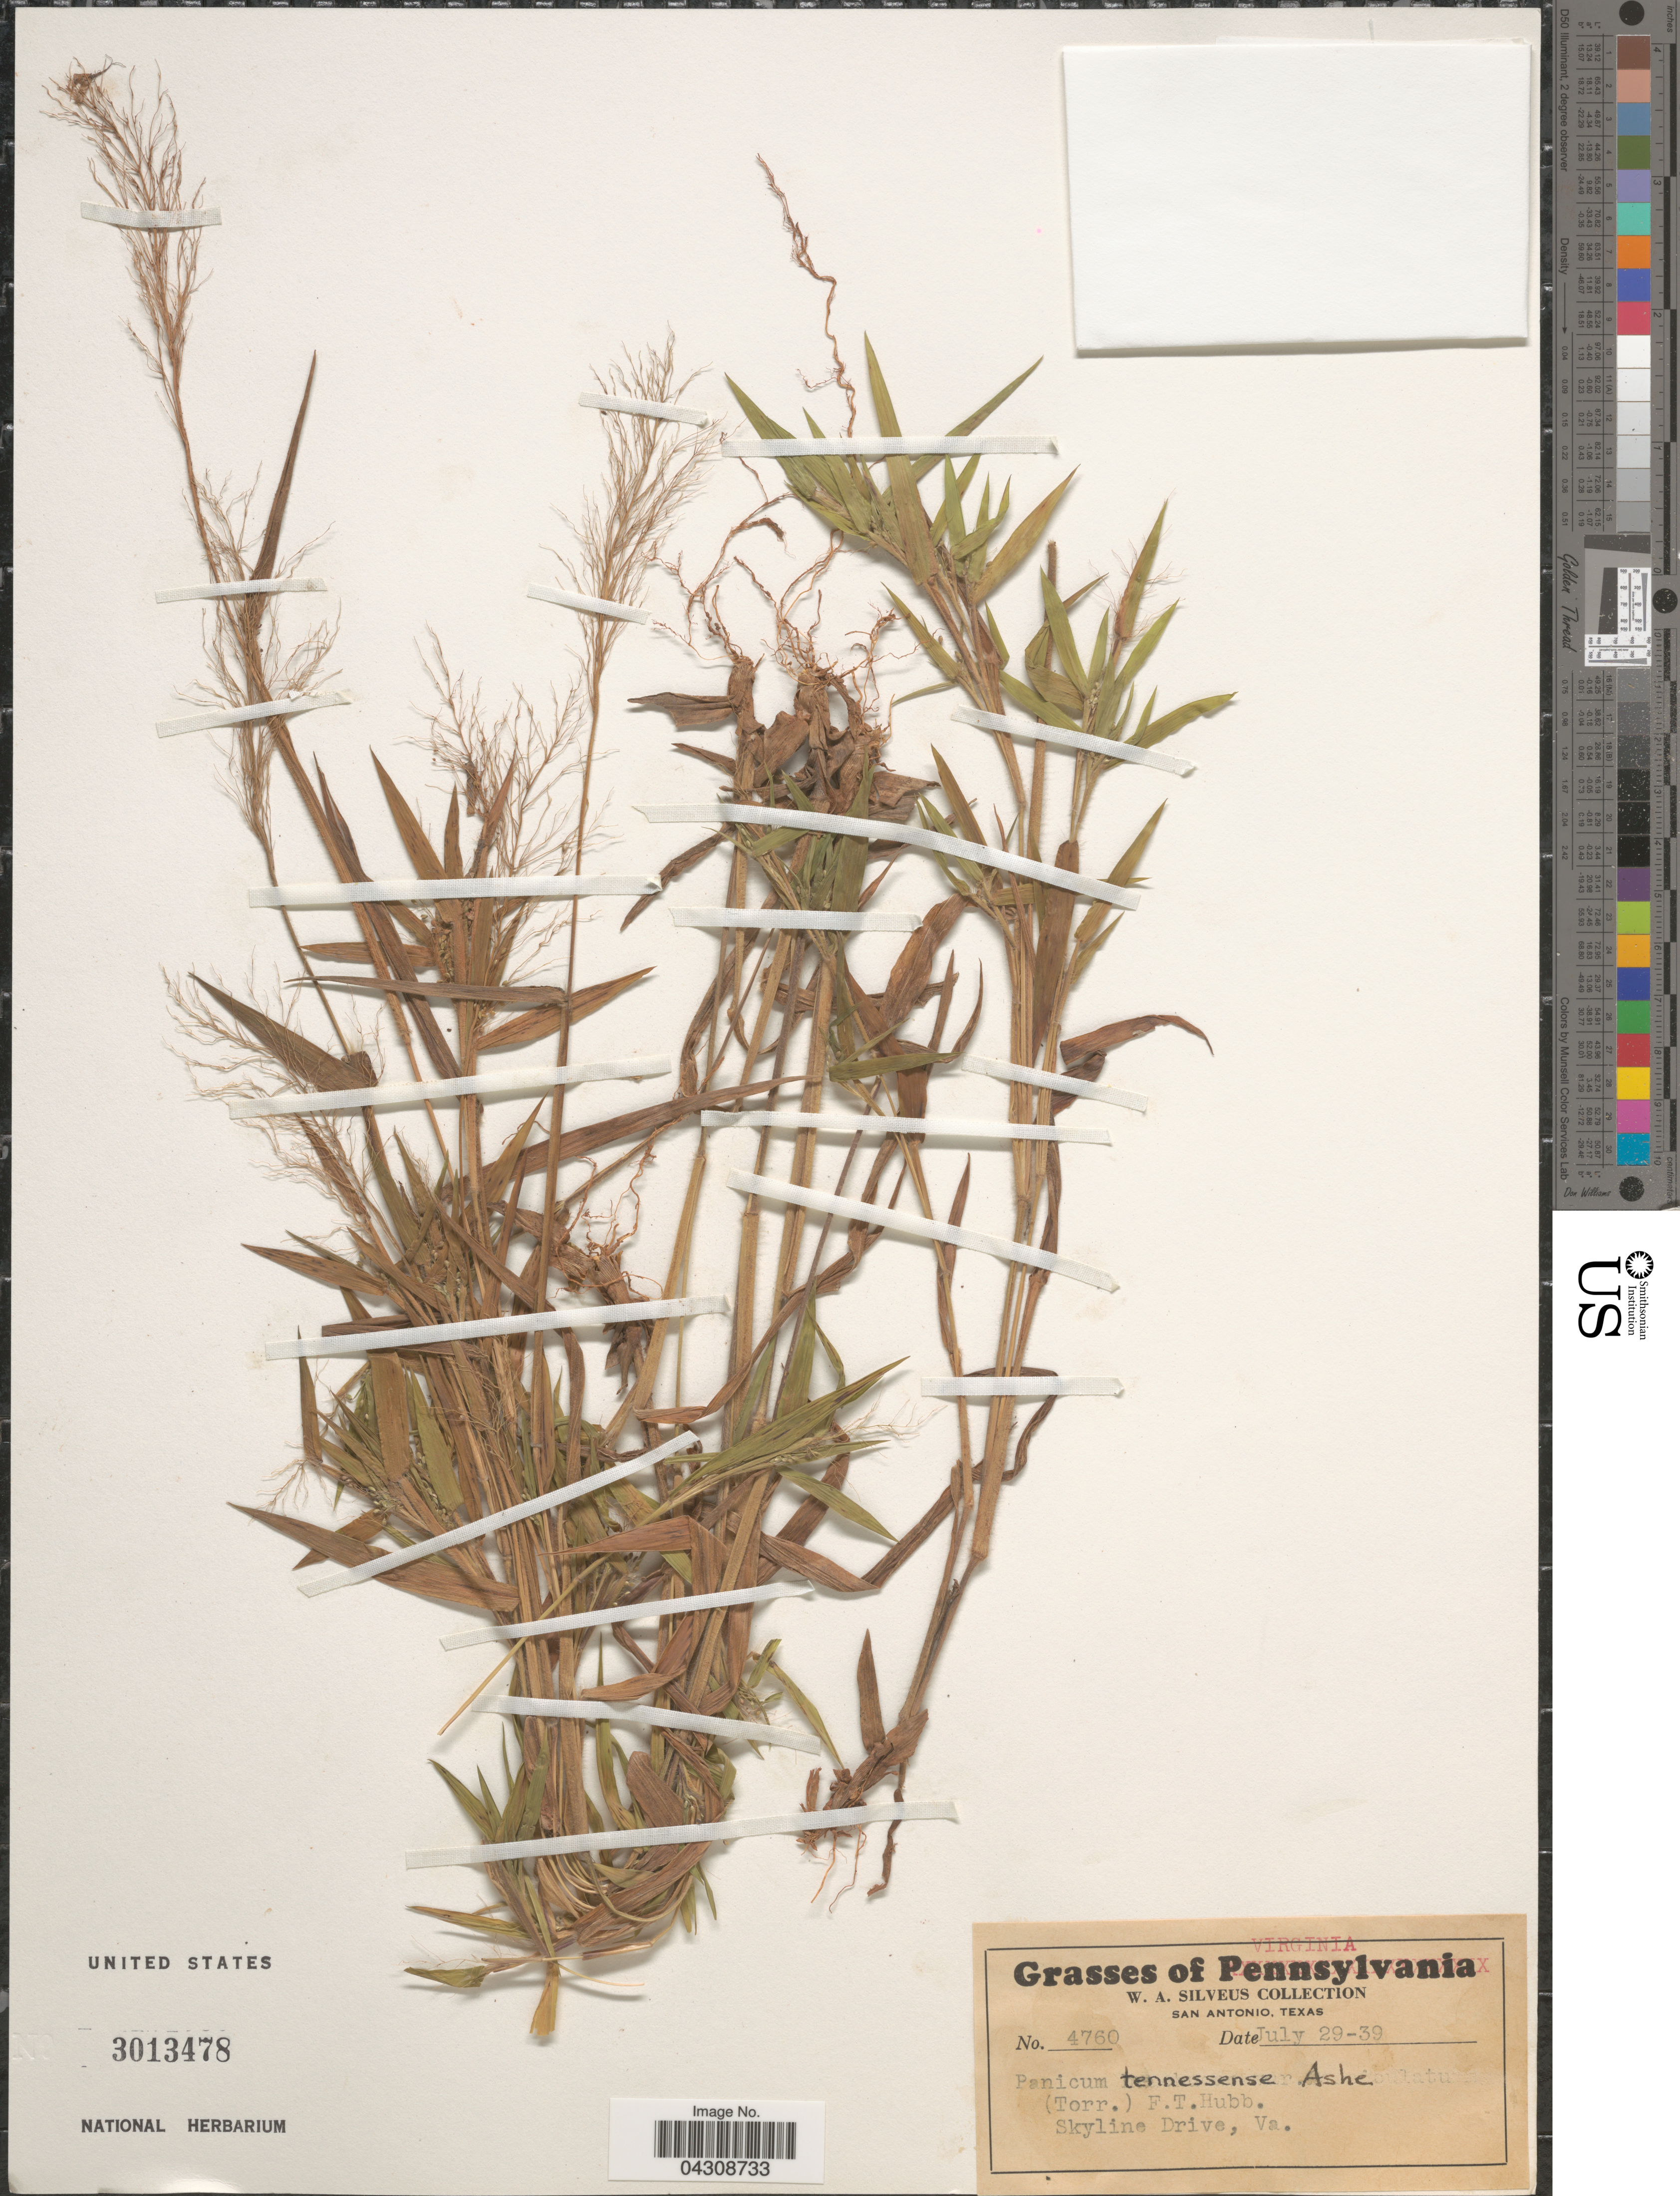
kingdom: Plantae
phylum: Tracheophyta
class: Liliopsida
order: Poales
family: Poaceae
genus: Dichanthelium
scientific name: Dichanthelium acuminatum var. acuminatum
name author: (Sw.) Gould & C.A. Clark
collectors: W. Silveus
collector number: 4760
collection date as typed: Transcribed d/m/y: 29/7/39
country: United States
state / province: Virginia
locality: Skyline Drive.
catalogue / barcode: US 3013478